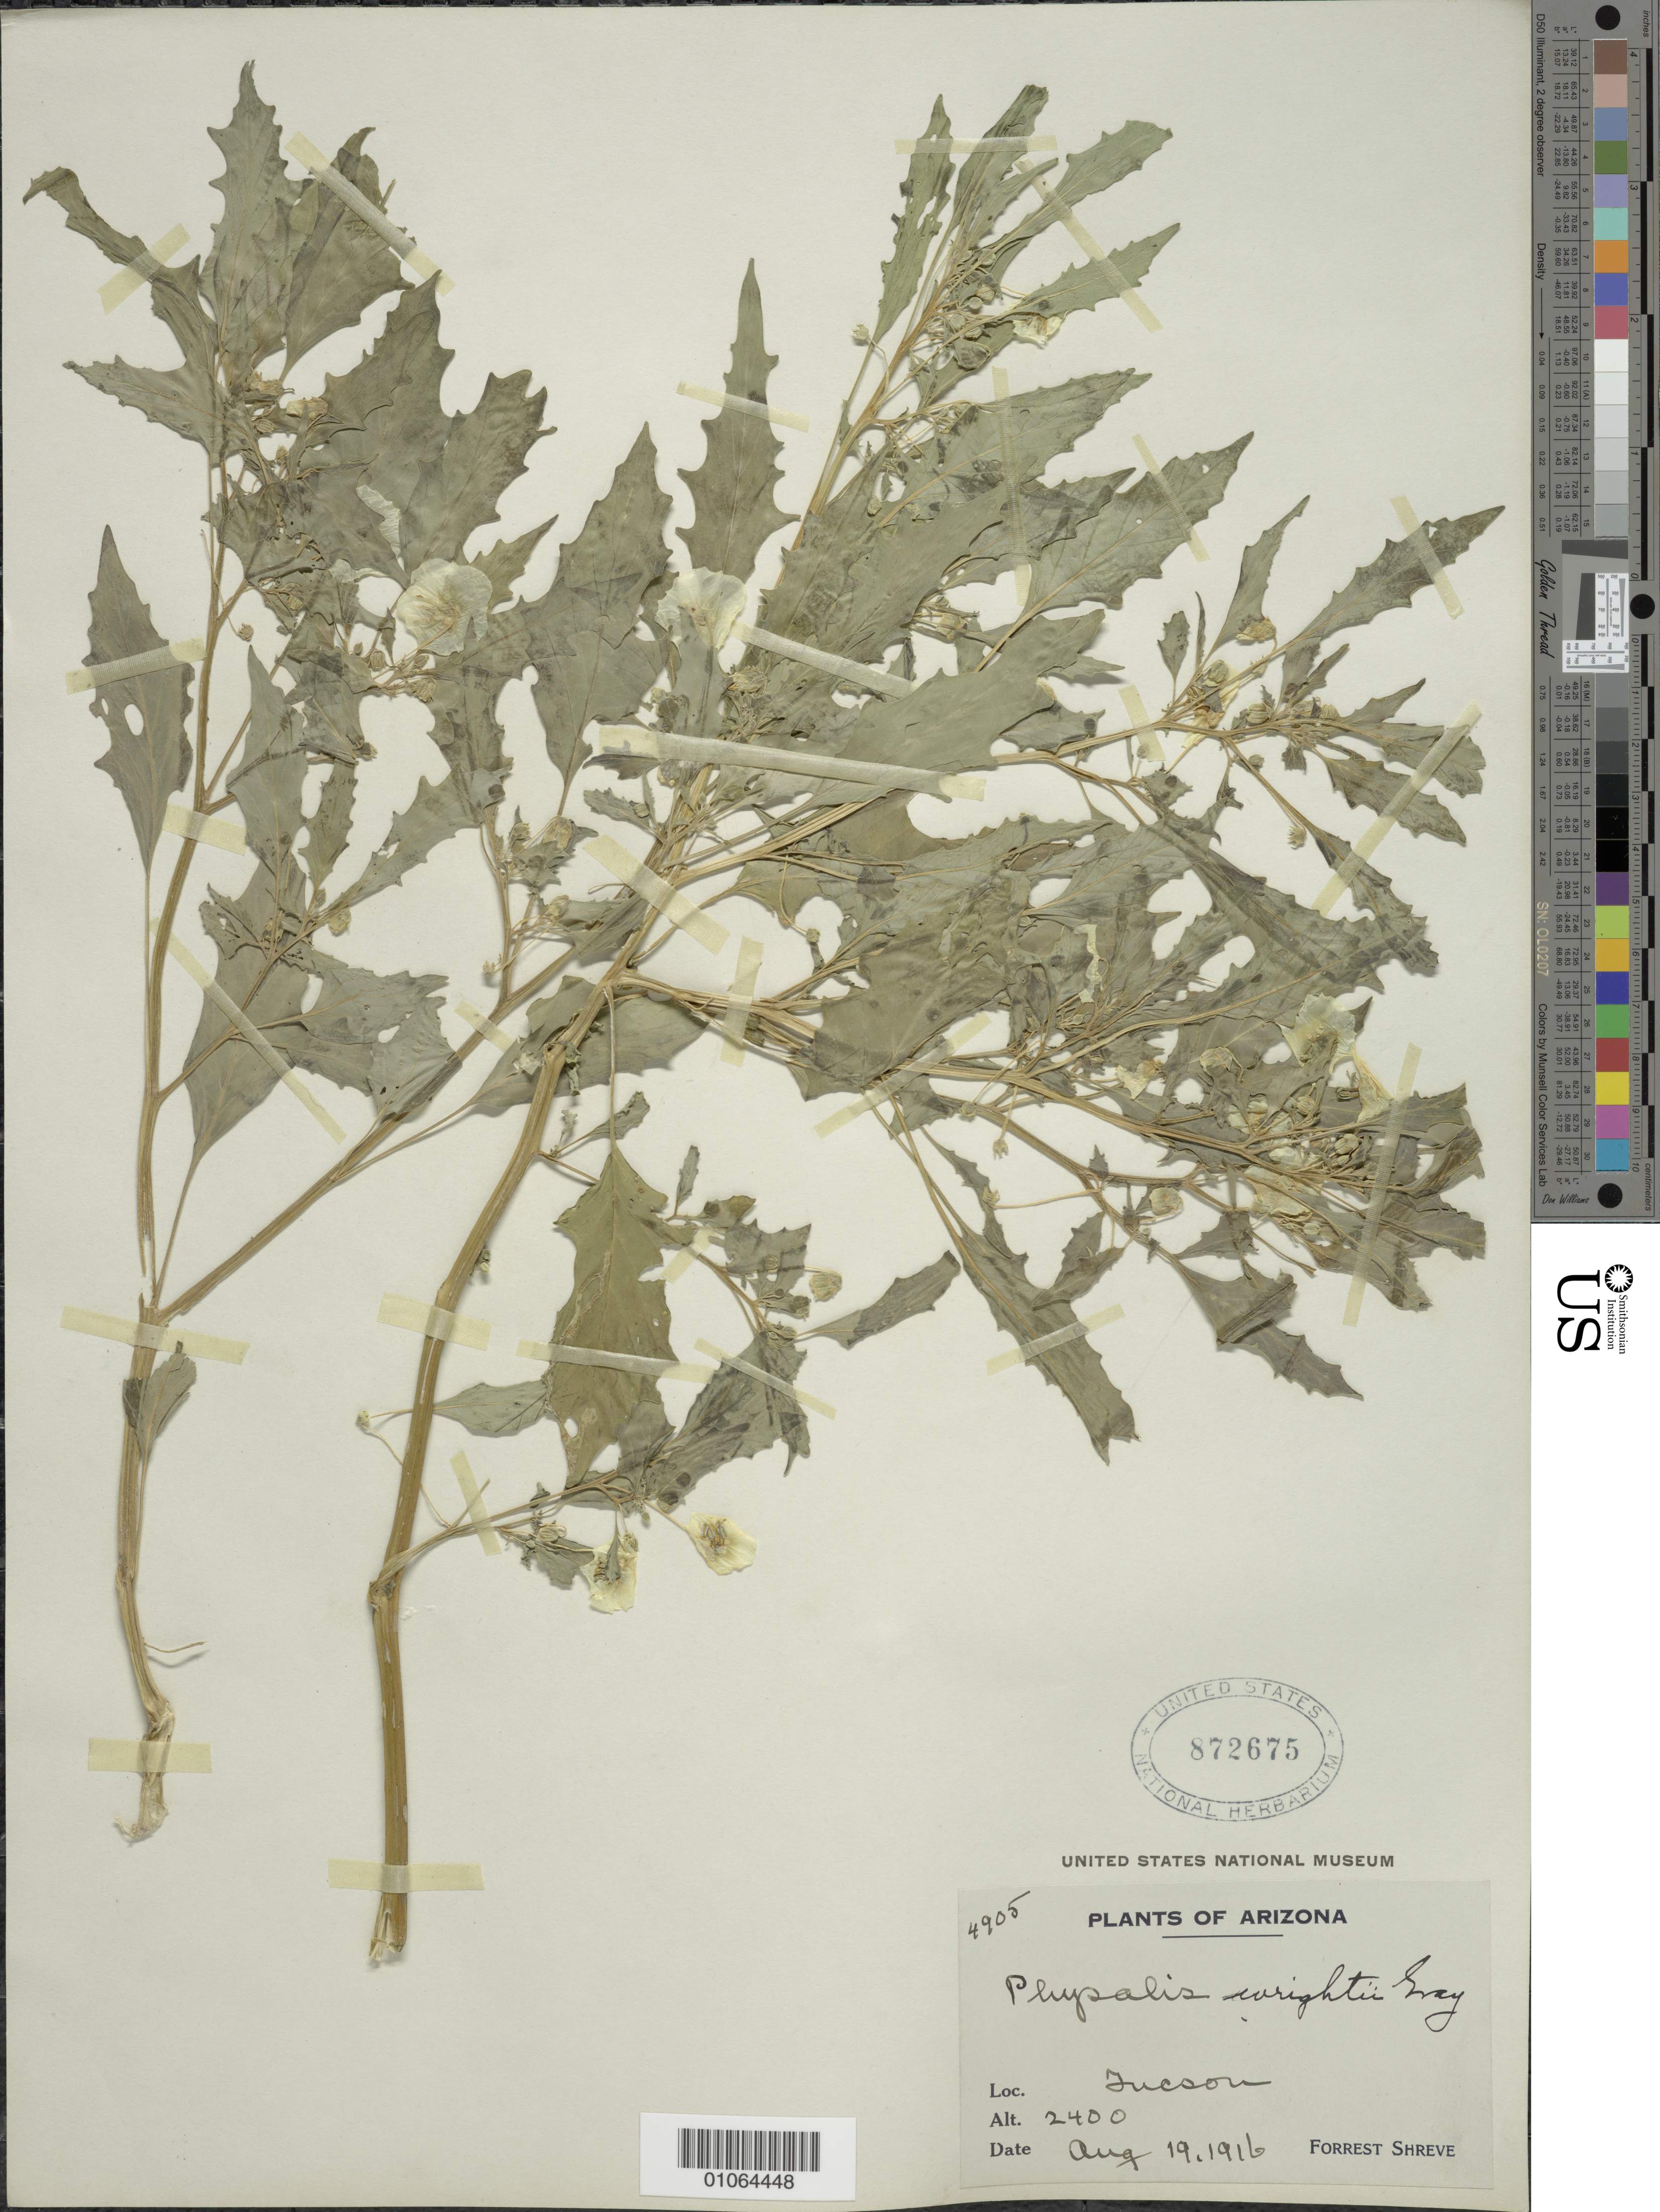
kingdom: Plantae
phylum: Tracheophyta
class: Magnoliopsida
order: Solanales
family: Solanaceae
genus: Physalis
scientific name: Physalis acutifolia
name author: (Miers) Sandwith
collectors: F. Shreve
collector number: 4905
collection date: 1916-08-19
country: United States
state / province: Arizona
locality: Tucson.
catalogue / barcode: US 872675